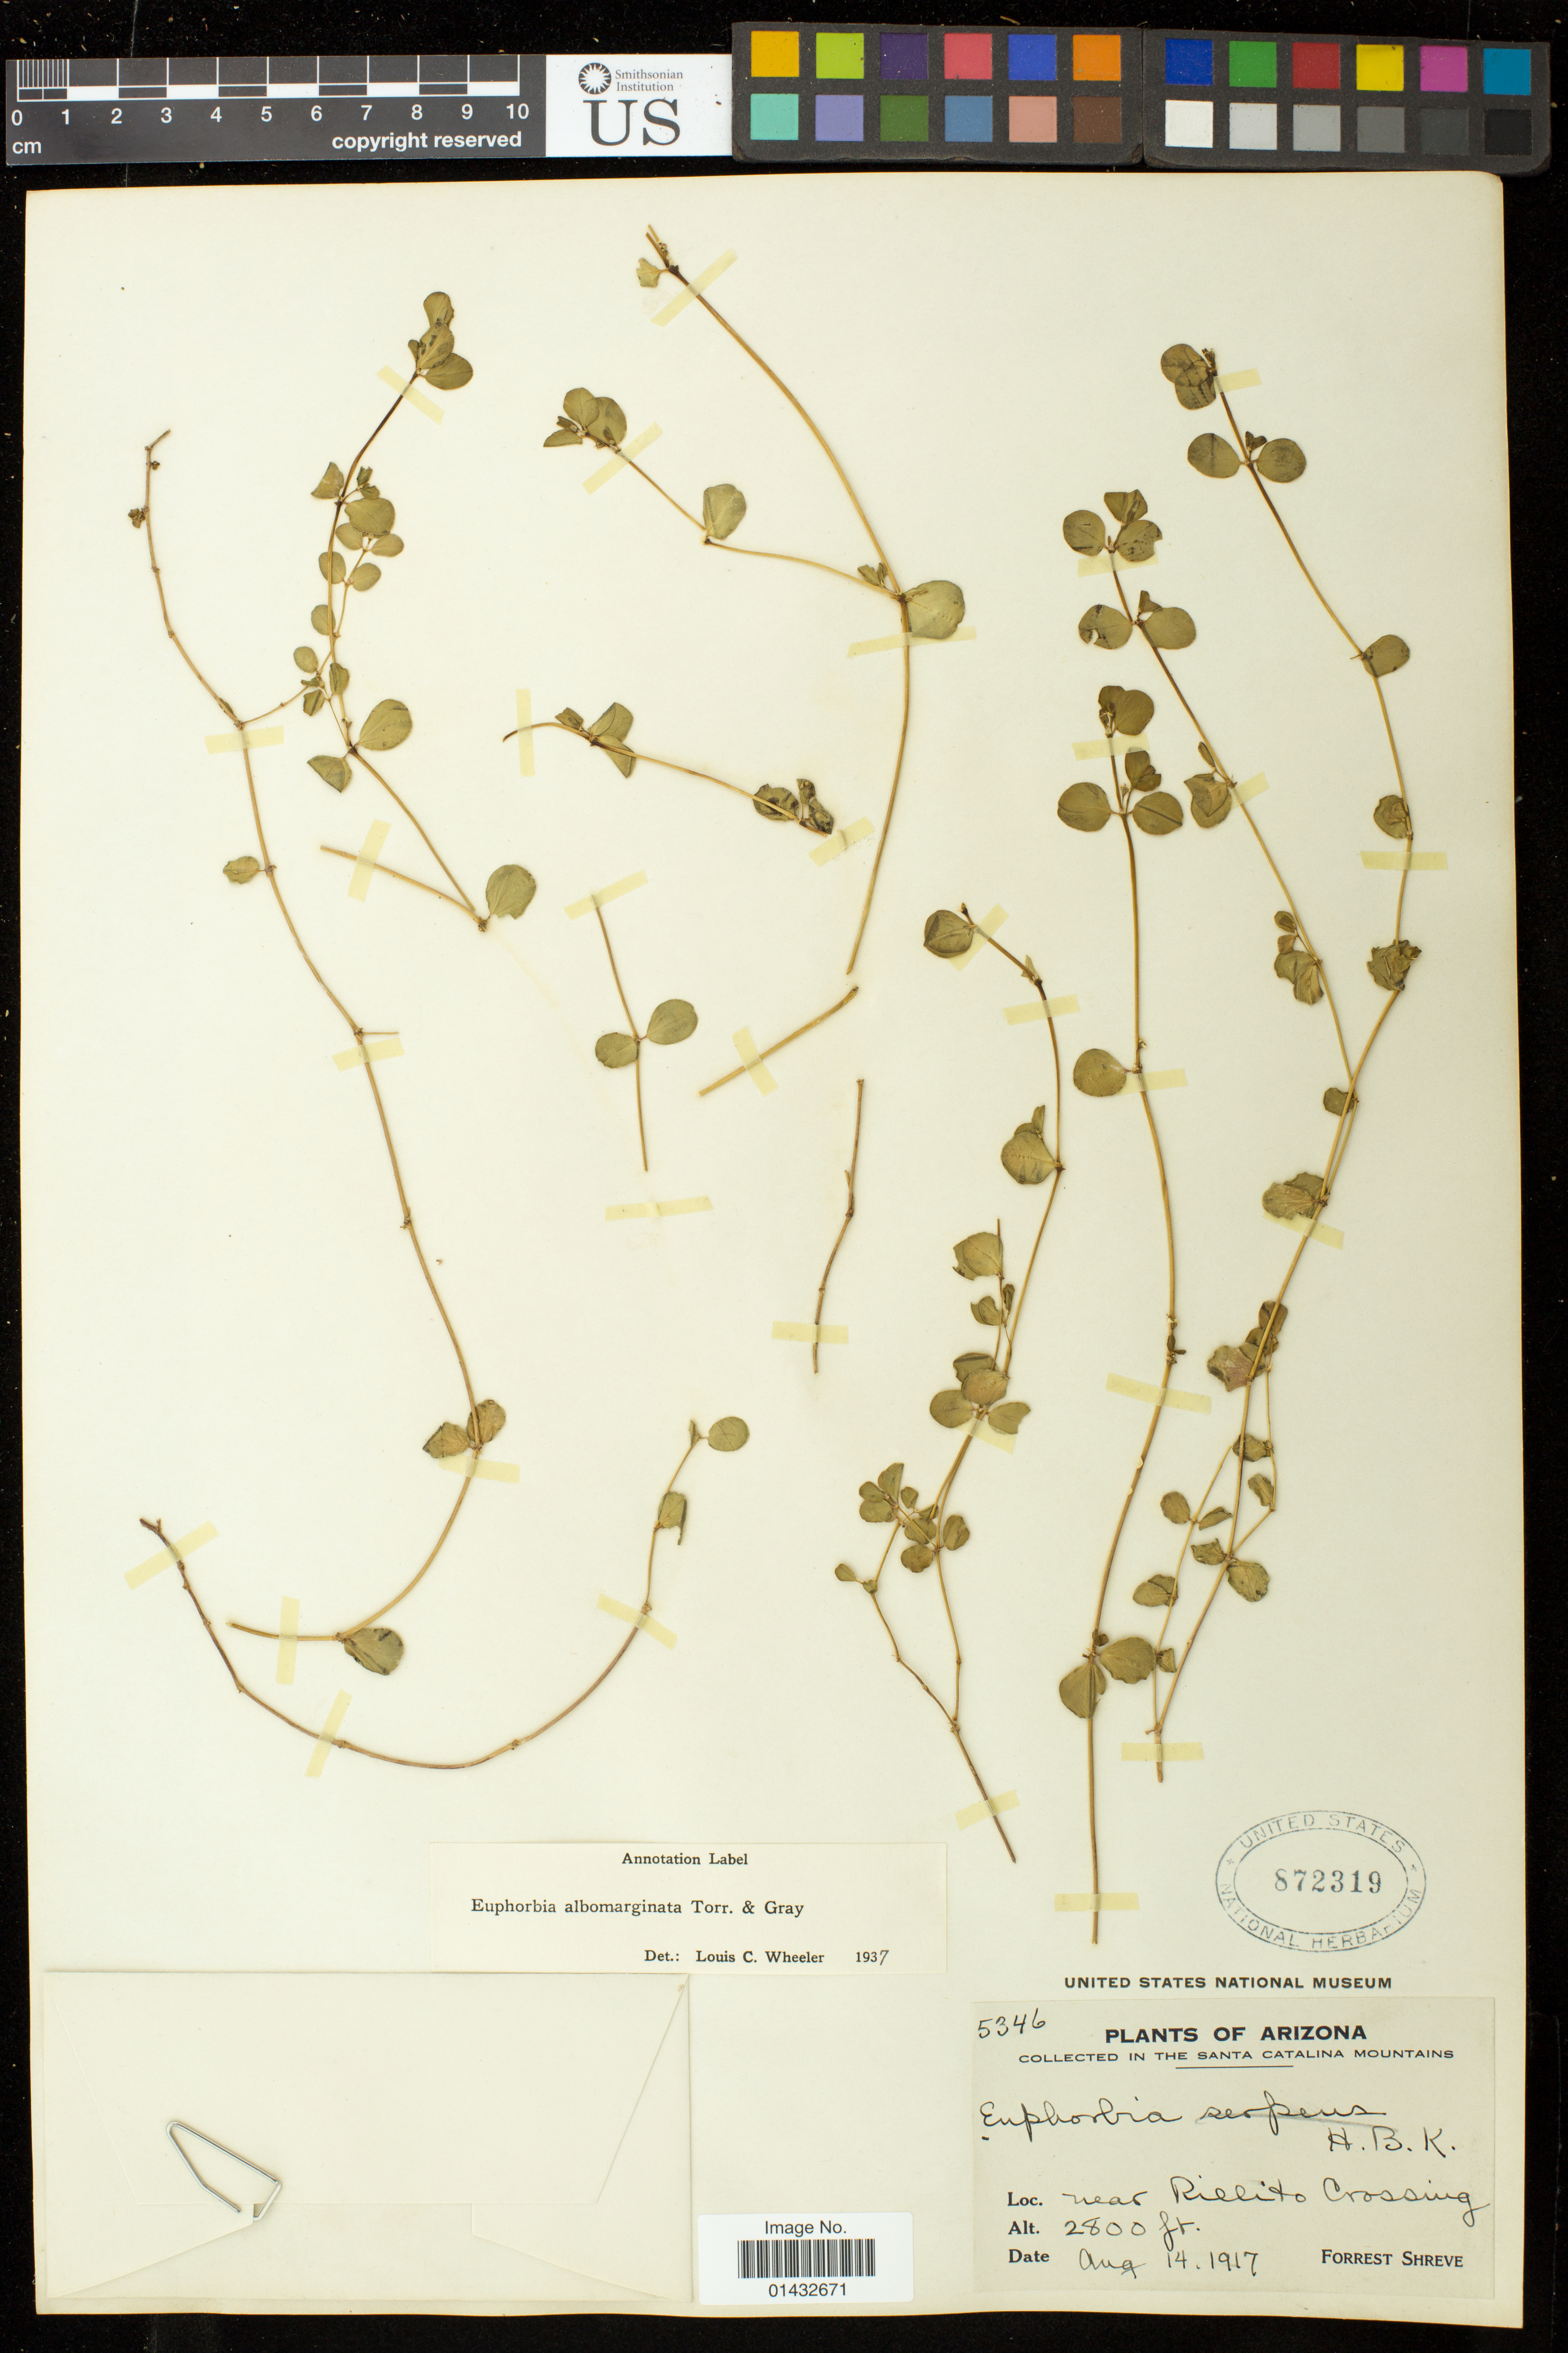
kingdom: Plantae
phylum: Tracheophyta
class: Magnoliopsida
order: Malpighiales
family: Euphorbiaceae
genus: Euphorbia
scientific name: Euphorbia albomarginata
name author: Torr. & A. Gray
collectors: F. Shreve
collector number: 5346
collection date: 1917-08-14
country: United States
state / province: Arizona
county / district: Pima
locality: Santa Catalina Mountains near Rillito Crossing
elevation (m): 853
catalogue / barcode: US 872319